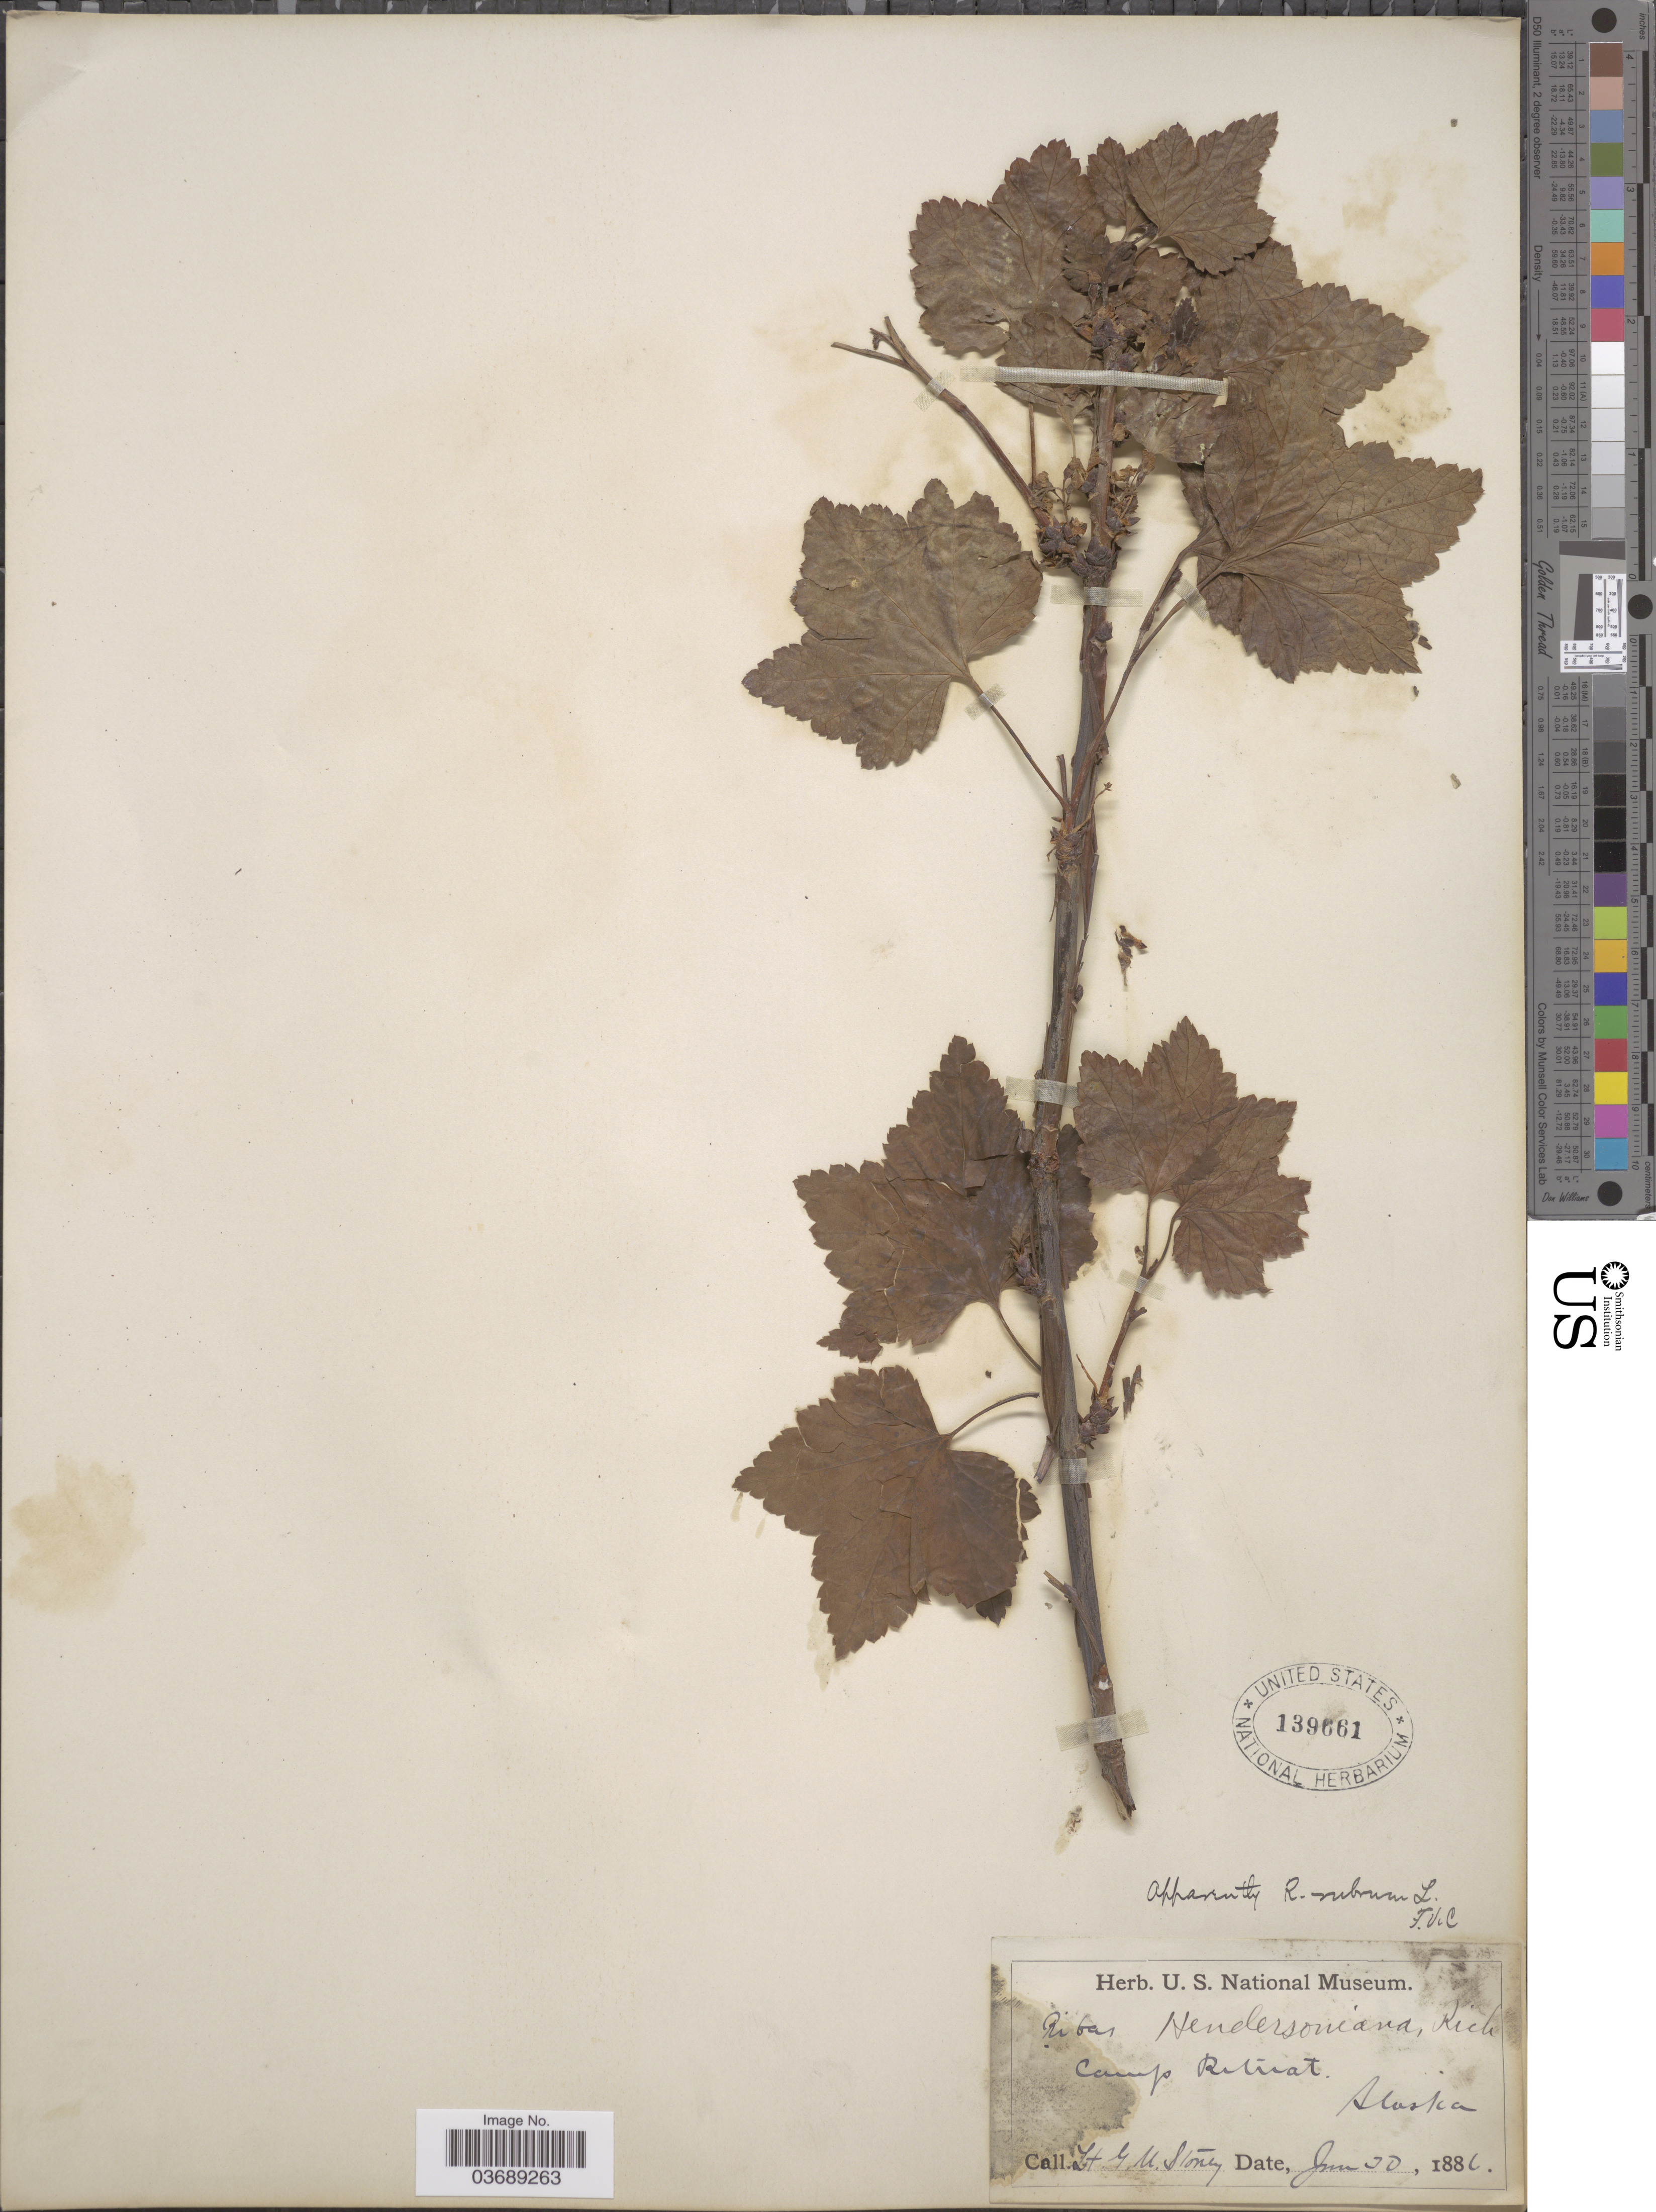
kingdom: Plantae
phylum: Tracheophyta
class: Magnoliopsida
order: Saxifragales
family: Grossulariaceae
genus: Ribes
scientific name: Ribes triste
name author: Pall.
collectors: G. Stoney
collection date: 1886-06-30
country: United States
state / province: Alaska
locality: Camp Retreat.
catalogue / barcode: US 139661